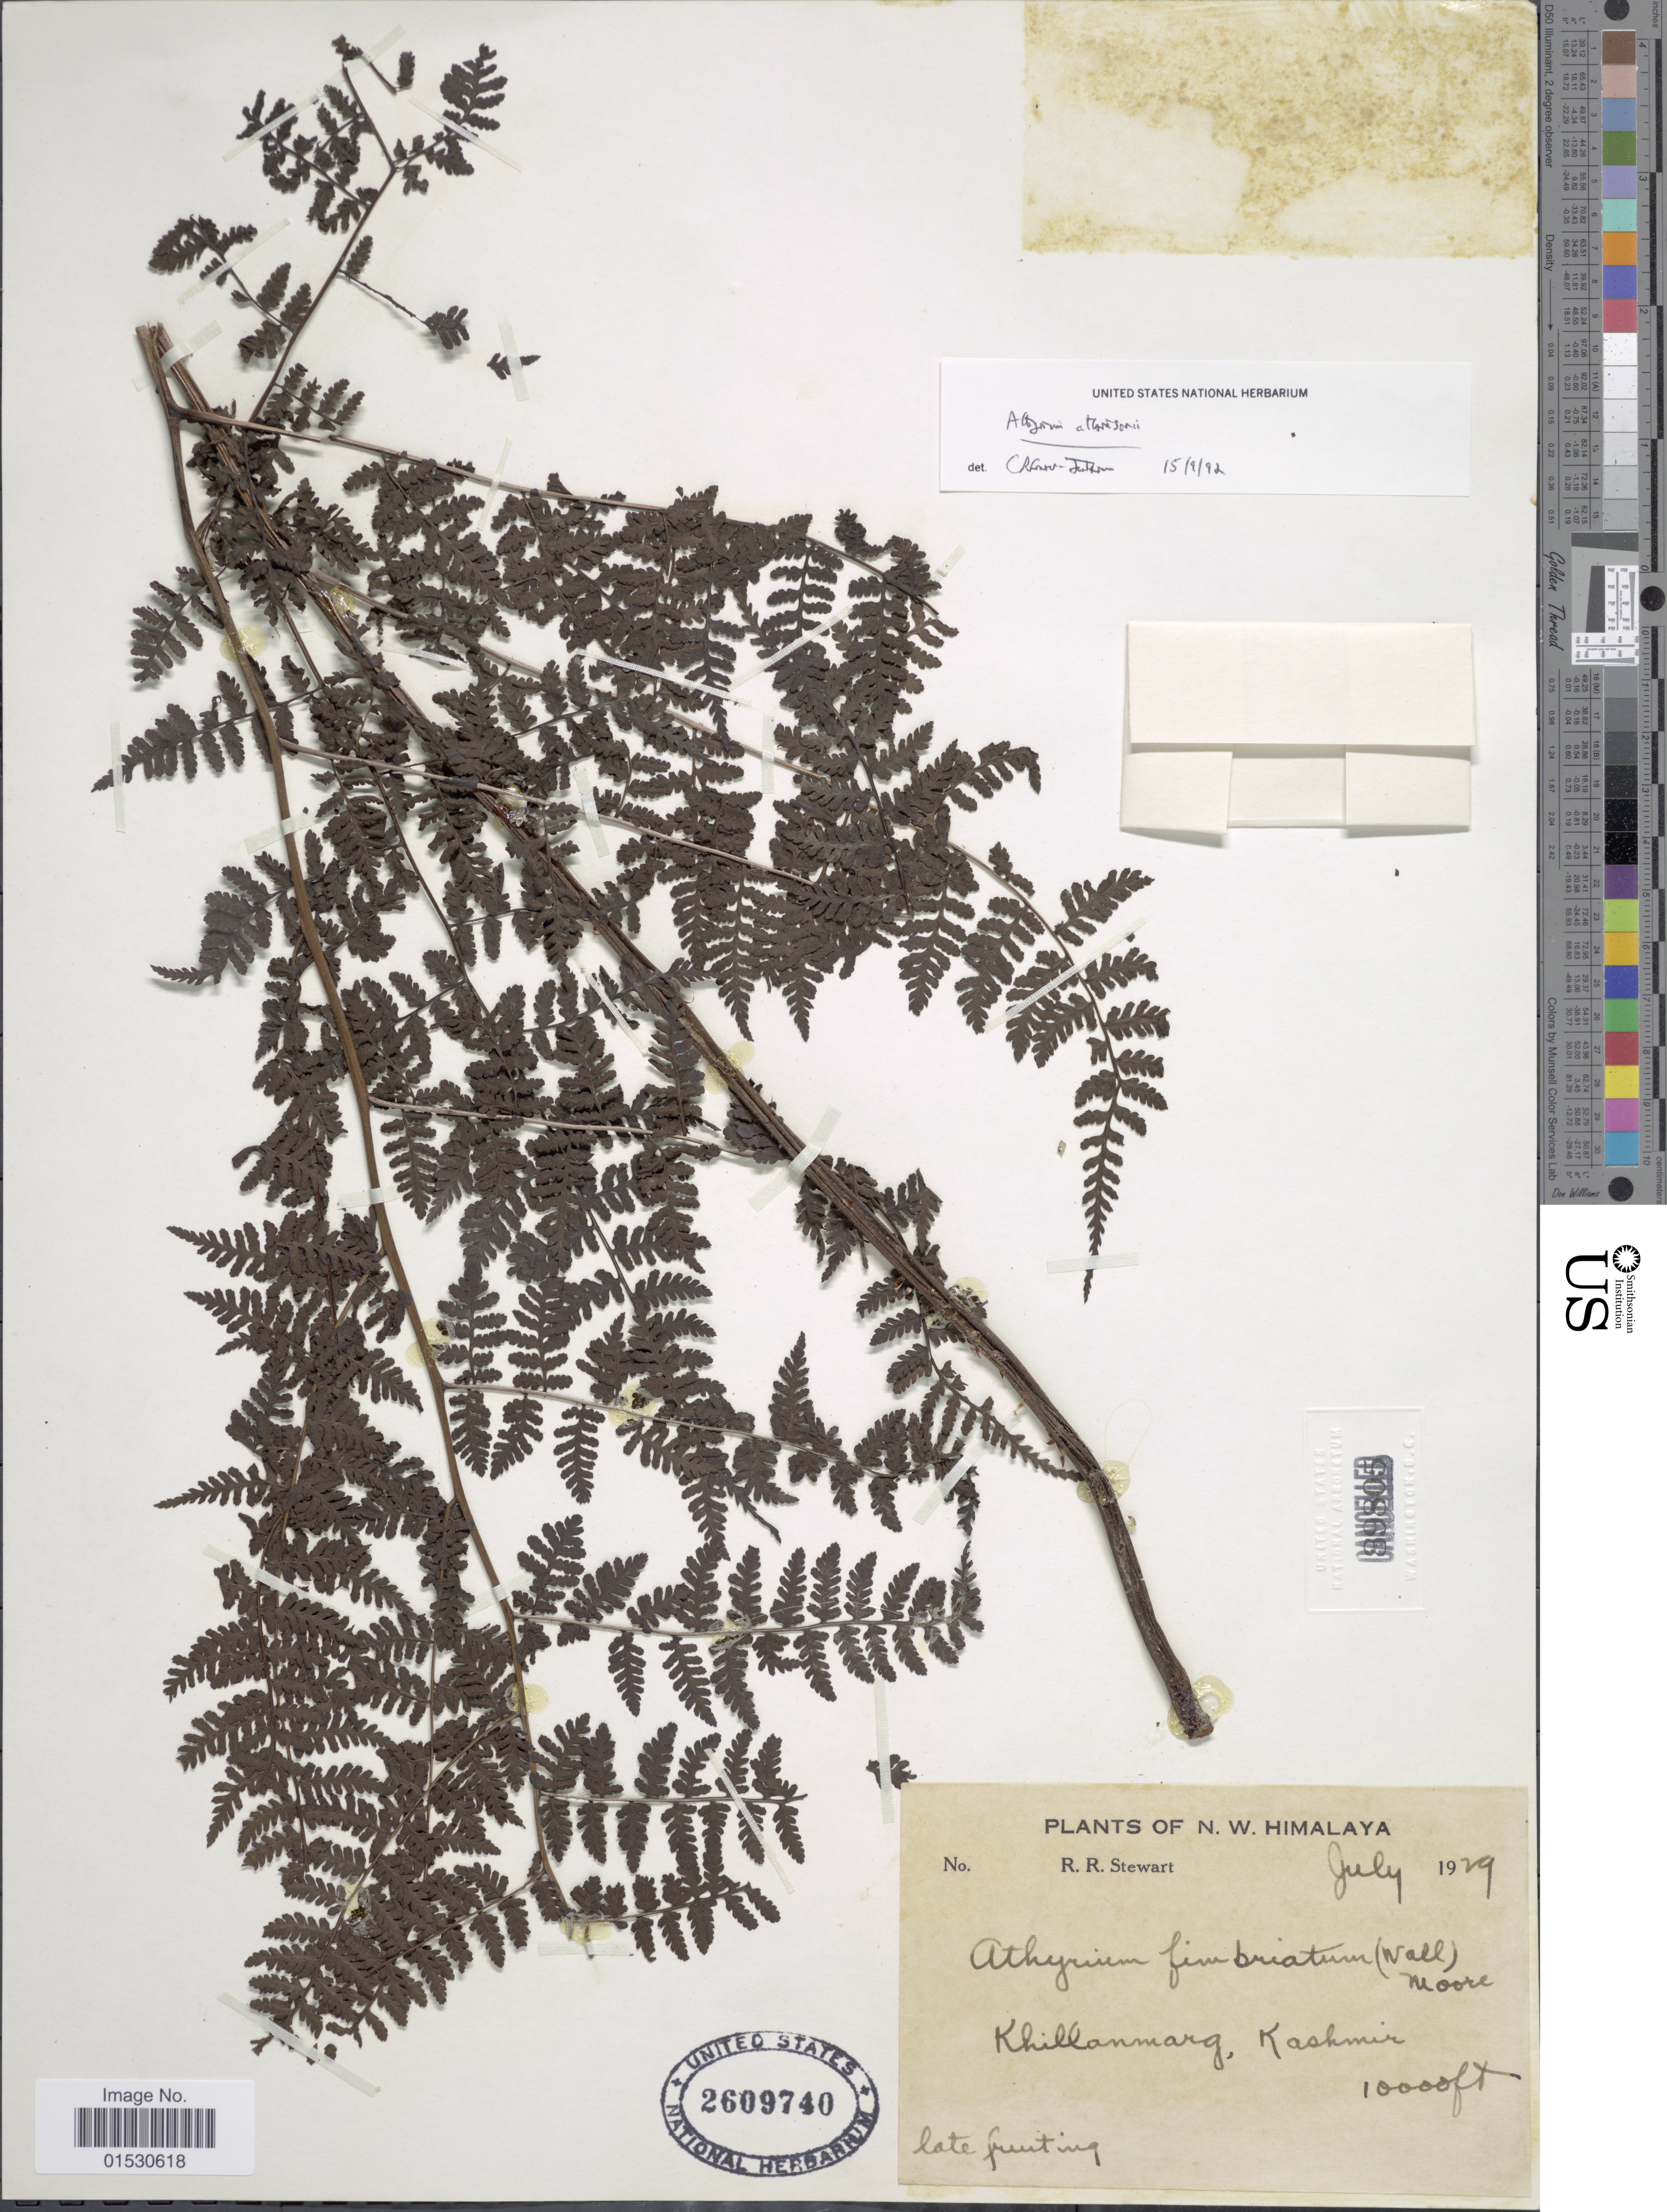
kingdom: Plantae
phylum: Tracheophyta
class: Polypodiopsida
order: Polypodiales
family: Athyriaceae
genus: Athyrium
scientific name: Athyrium fimbriatum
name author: (Wall.) T. Moore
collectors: R. R. Stewart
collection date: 1929-07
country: India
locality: N.W. Himalaya, Khillanmarg, Kashmir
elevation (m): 3048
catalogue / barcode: US 2609740